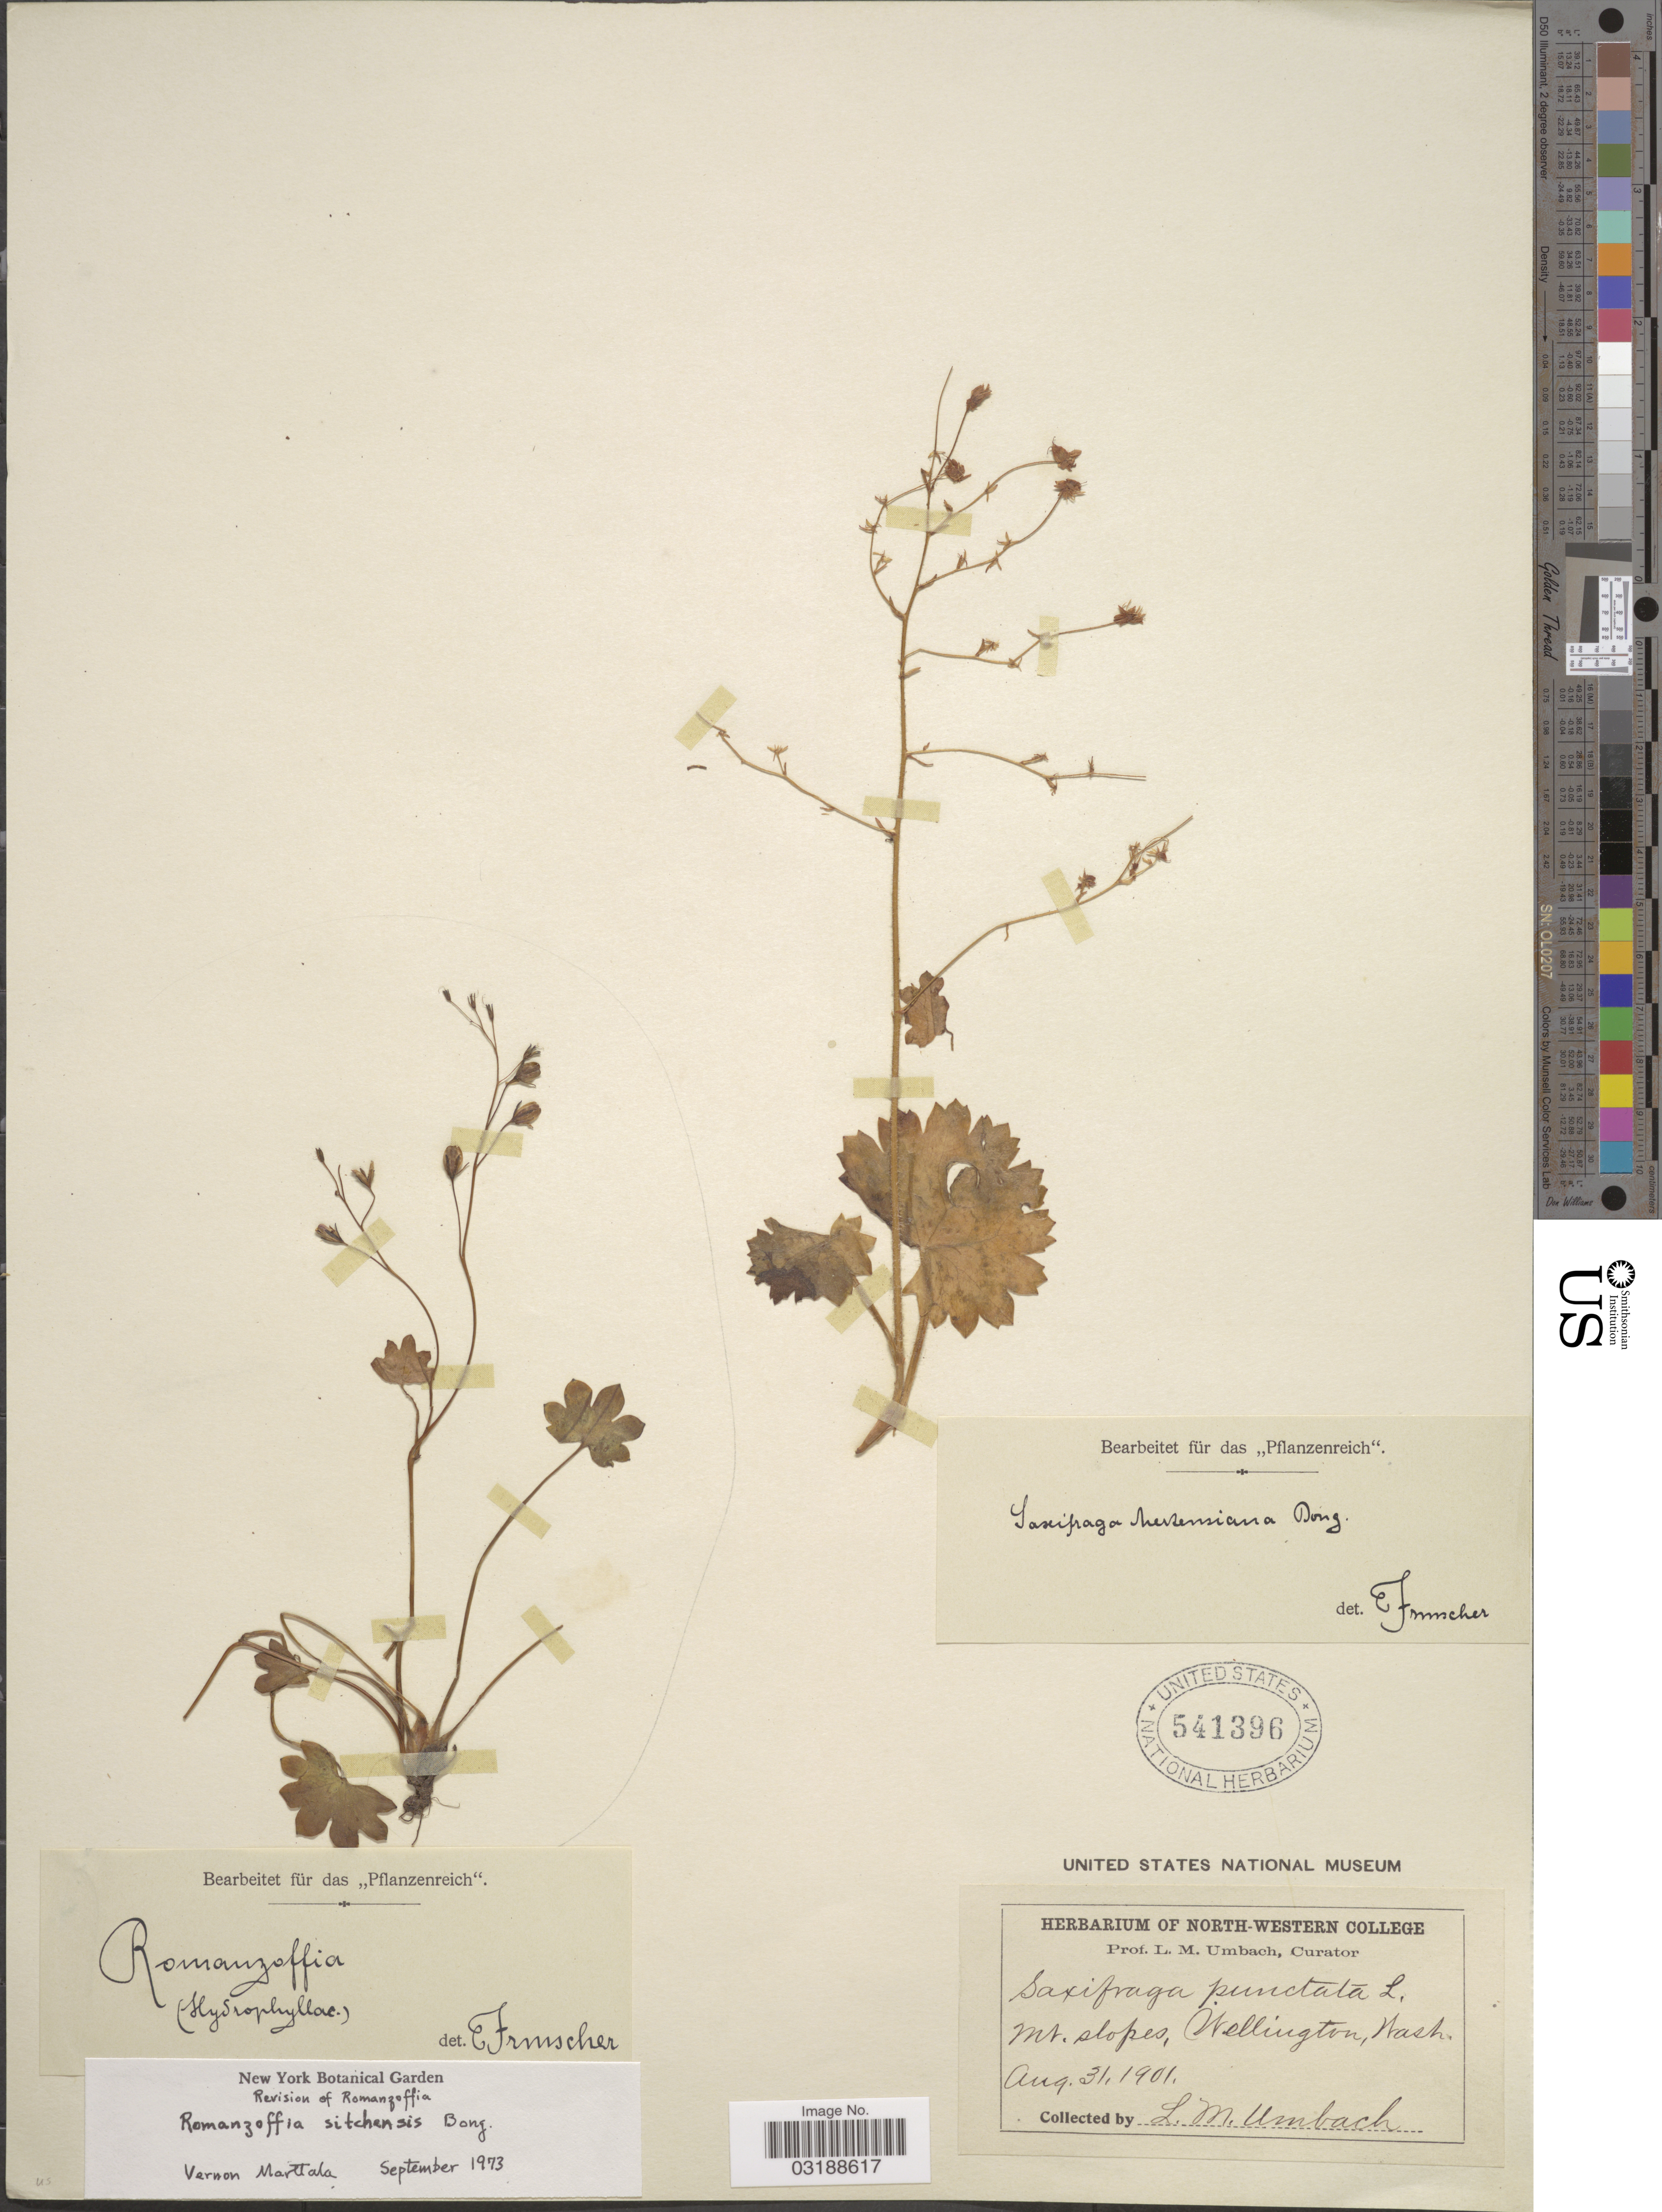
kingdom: Plantae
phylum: Tracheophyta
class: Magnoliopsida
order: Boraginales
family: Hydrophyllaceae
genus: Romanzoffia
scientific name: Romanzoffia sitchensis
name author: Bong.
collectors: L. M. Umbach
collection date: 1901-08-31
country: United States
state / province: Washington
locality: Mt. Slopes, Wellington.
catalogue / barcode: US 541396